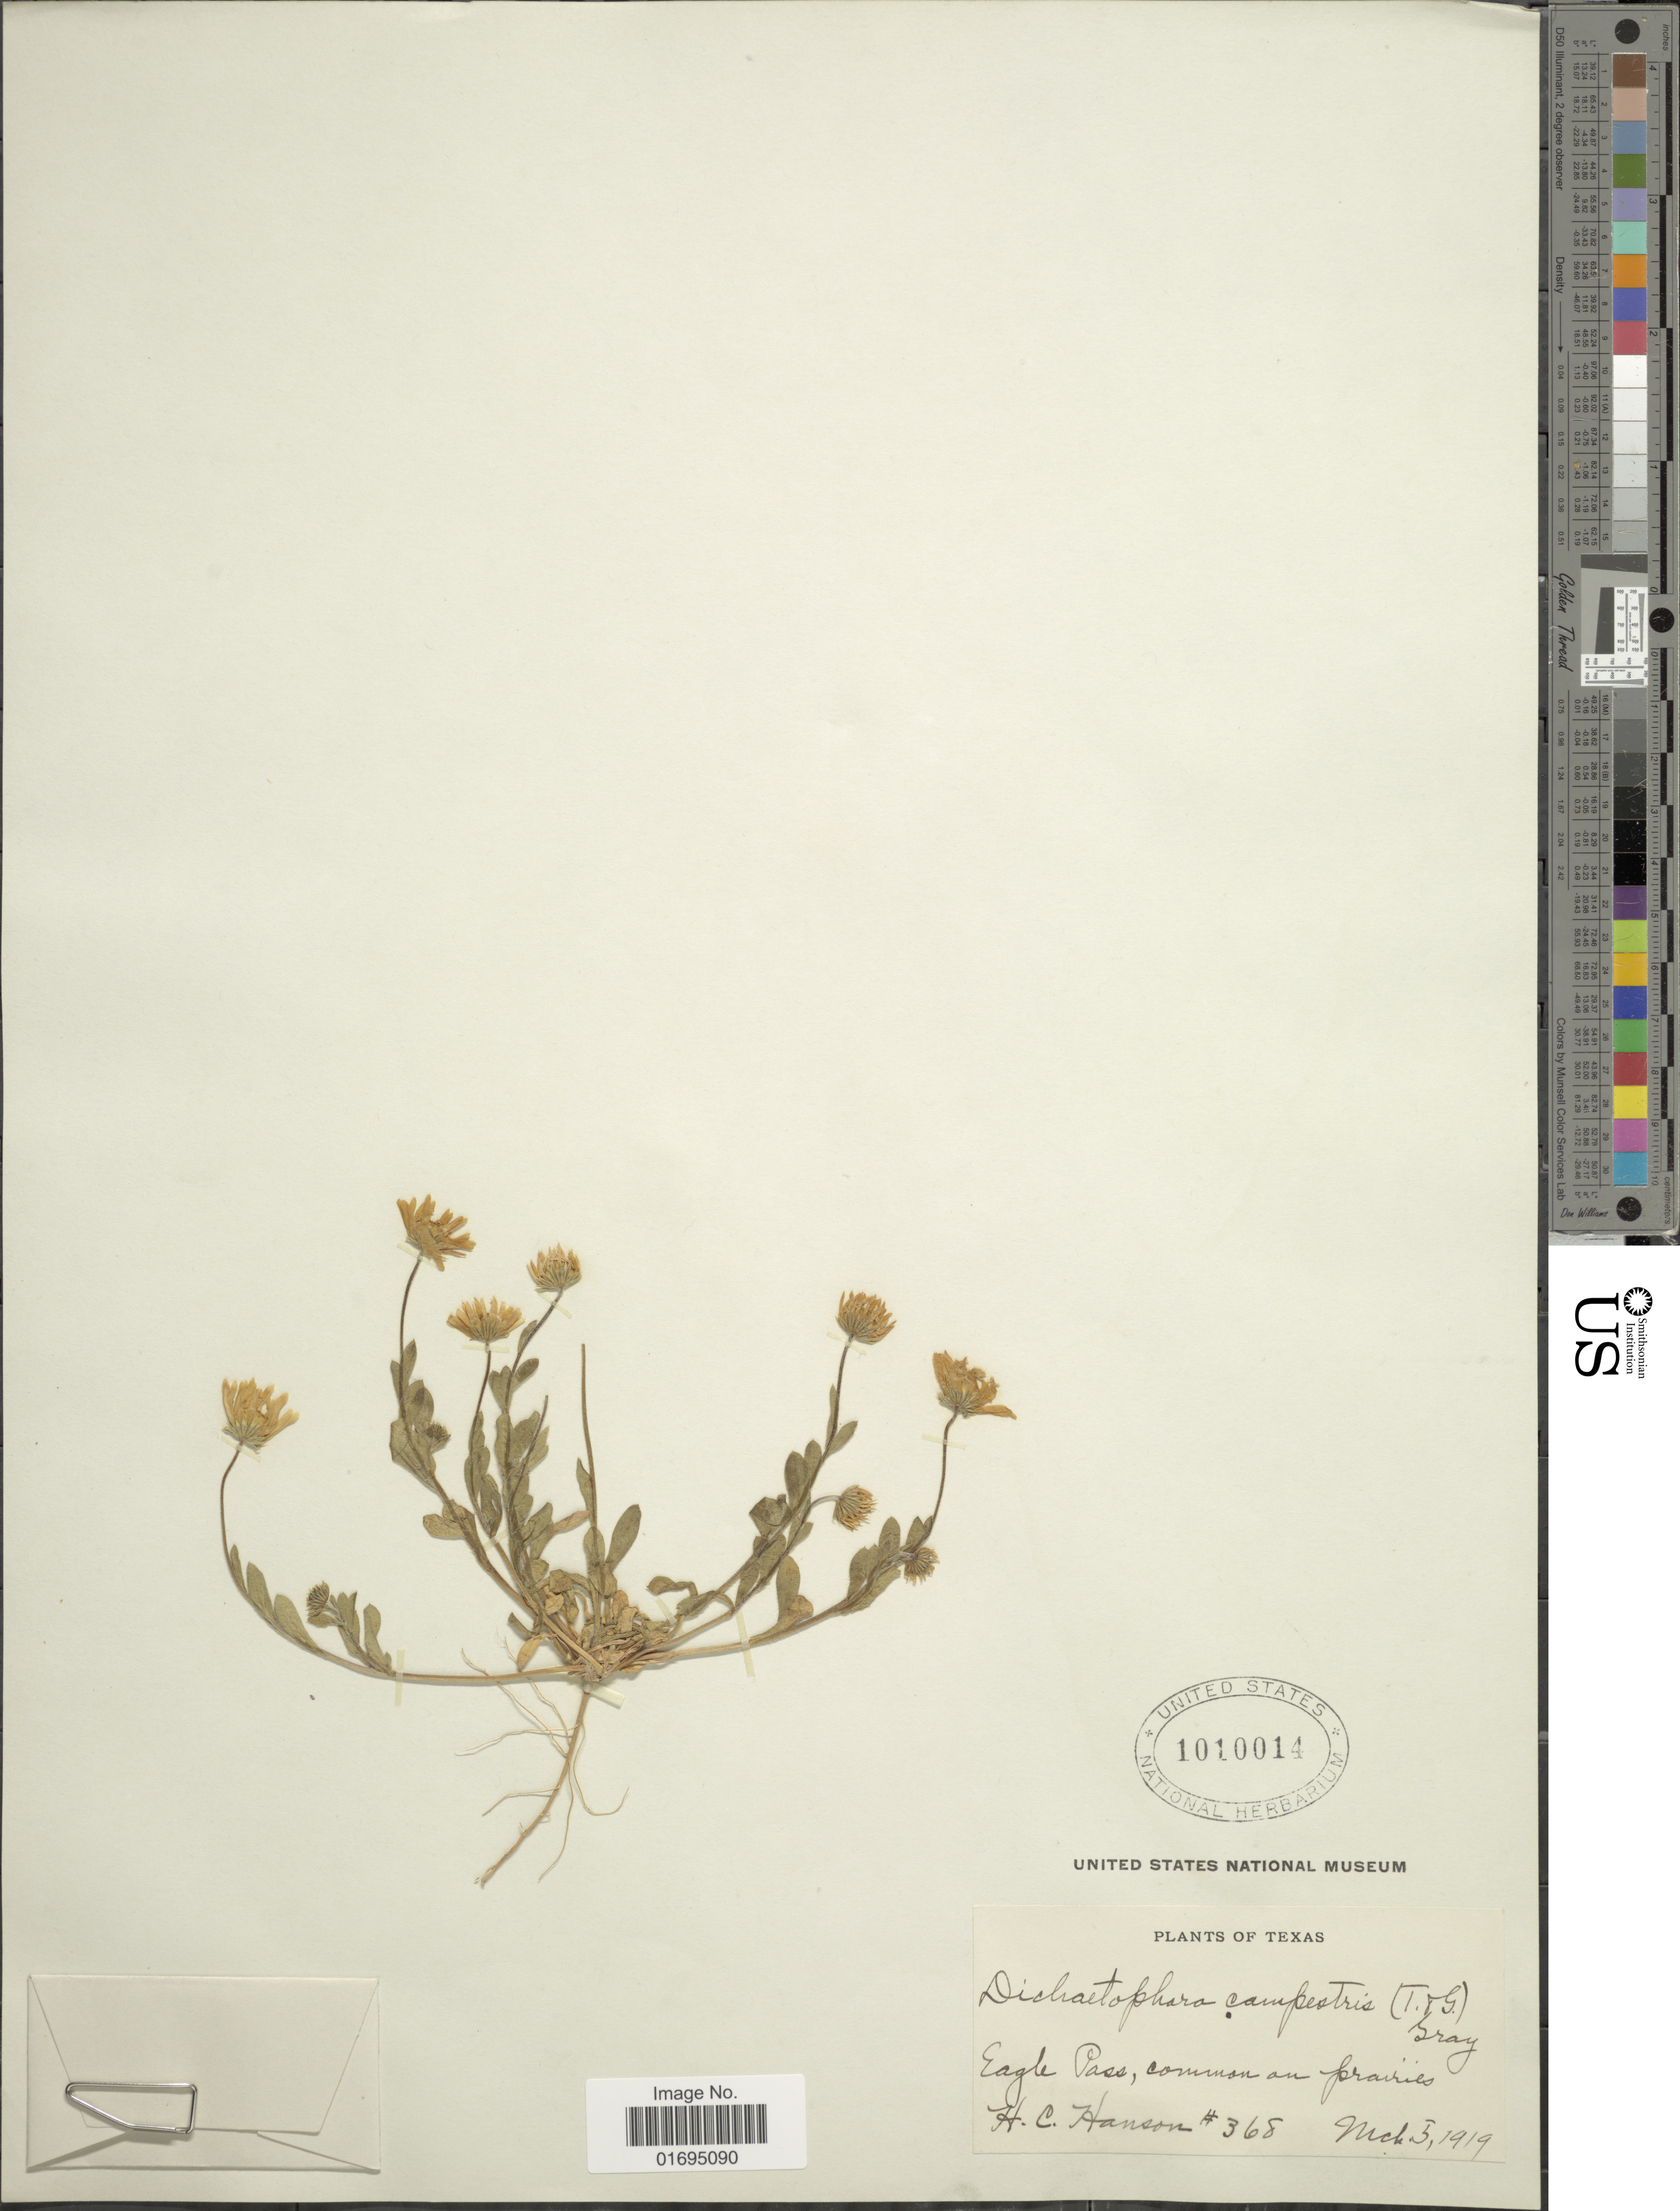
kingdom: Plantae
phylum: Tracheophyta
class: Magnoliopsida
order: Asterales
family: Asteraceae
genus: Dichaetophora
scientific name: Dichaetophora campestris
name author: A. Gray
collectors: H. Hanson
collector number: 368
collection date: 1919-03-05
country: United States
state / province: Texas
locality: Eagle Pass, common on prairies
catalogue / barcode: US 1010014